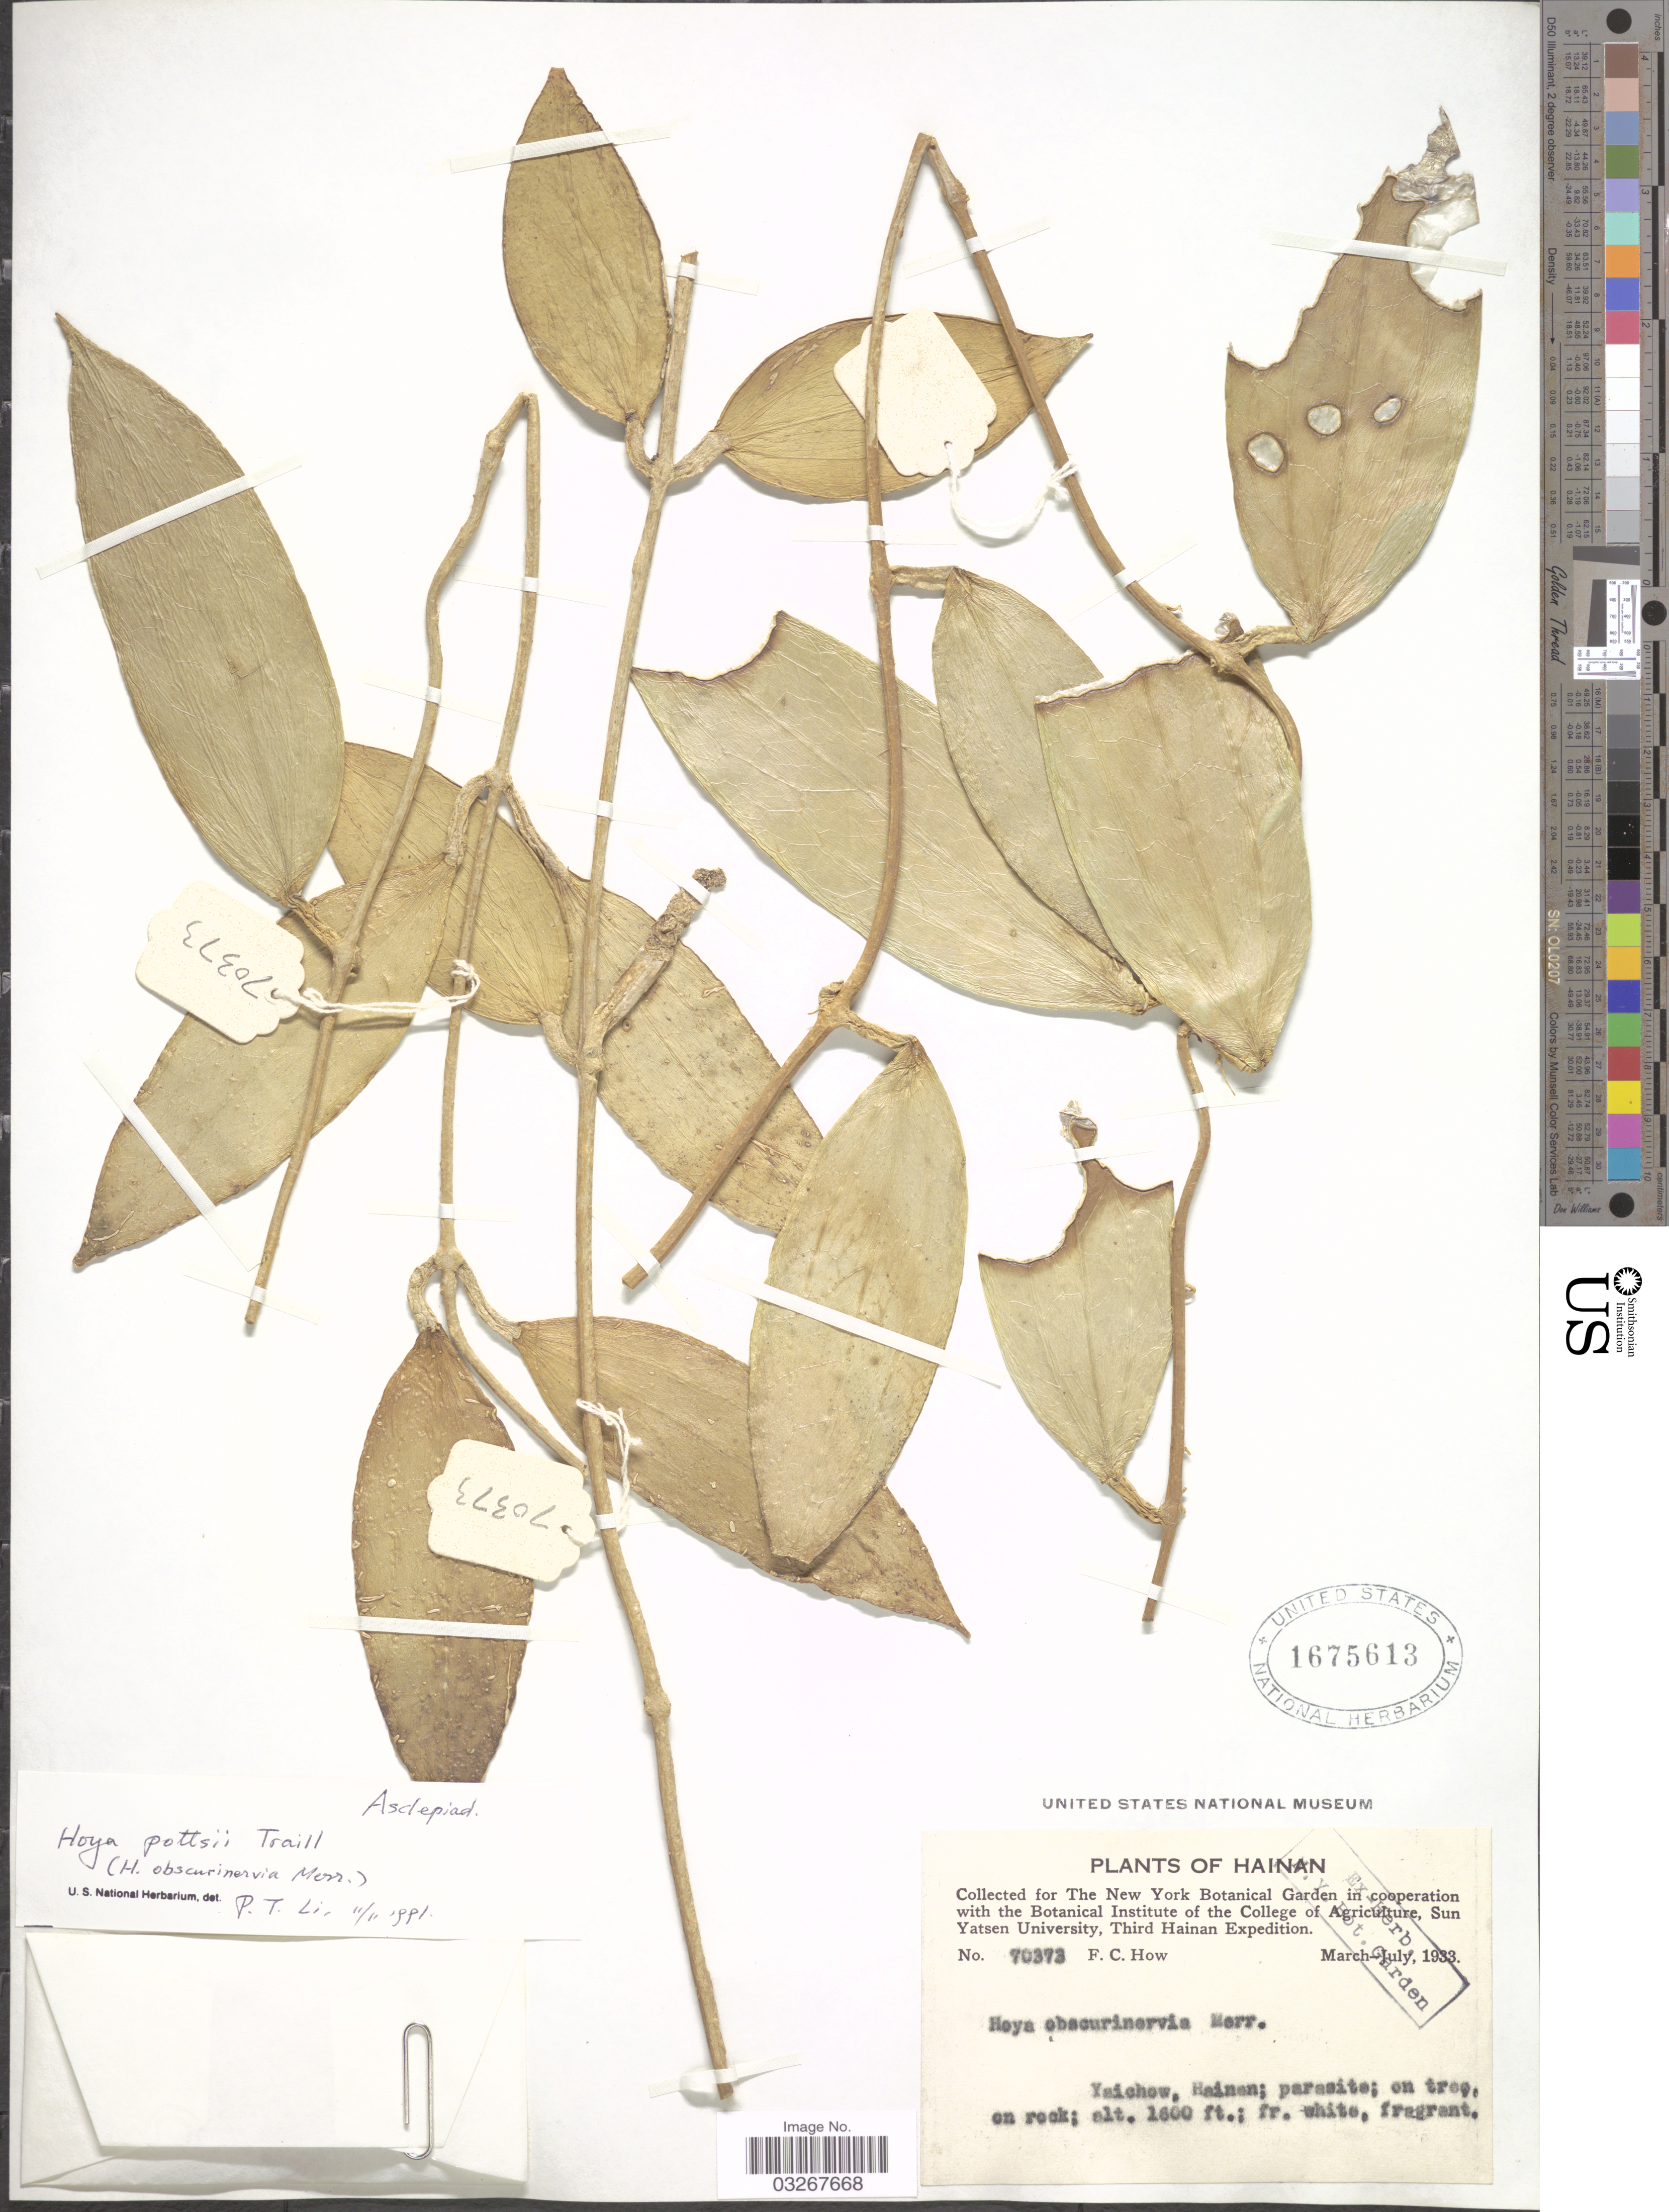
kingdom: Plantae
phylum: Tracheophyta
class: Magnoliopsida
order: Gentianales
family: Apocynaceae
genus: Hoya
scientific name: Hoya pottsii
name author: Traill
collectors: F. C. How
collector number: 70373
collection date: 1933-03/1933-07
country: China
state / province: Hainan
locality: Yaichow.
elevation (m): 488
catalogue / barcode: US 1675613